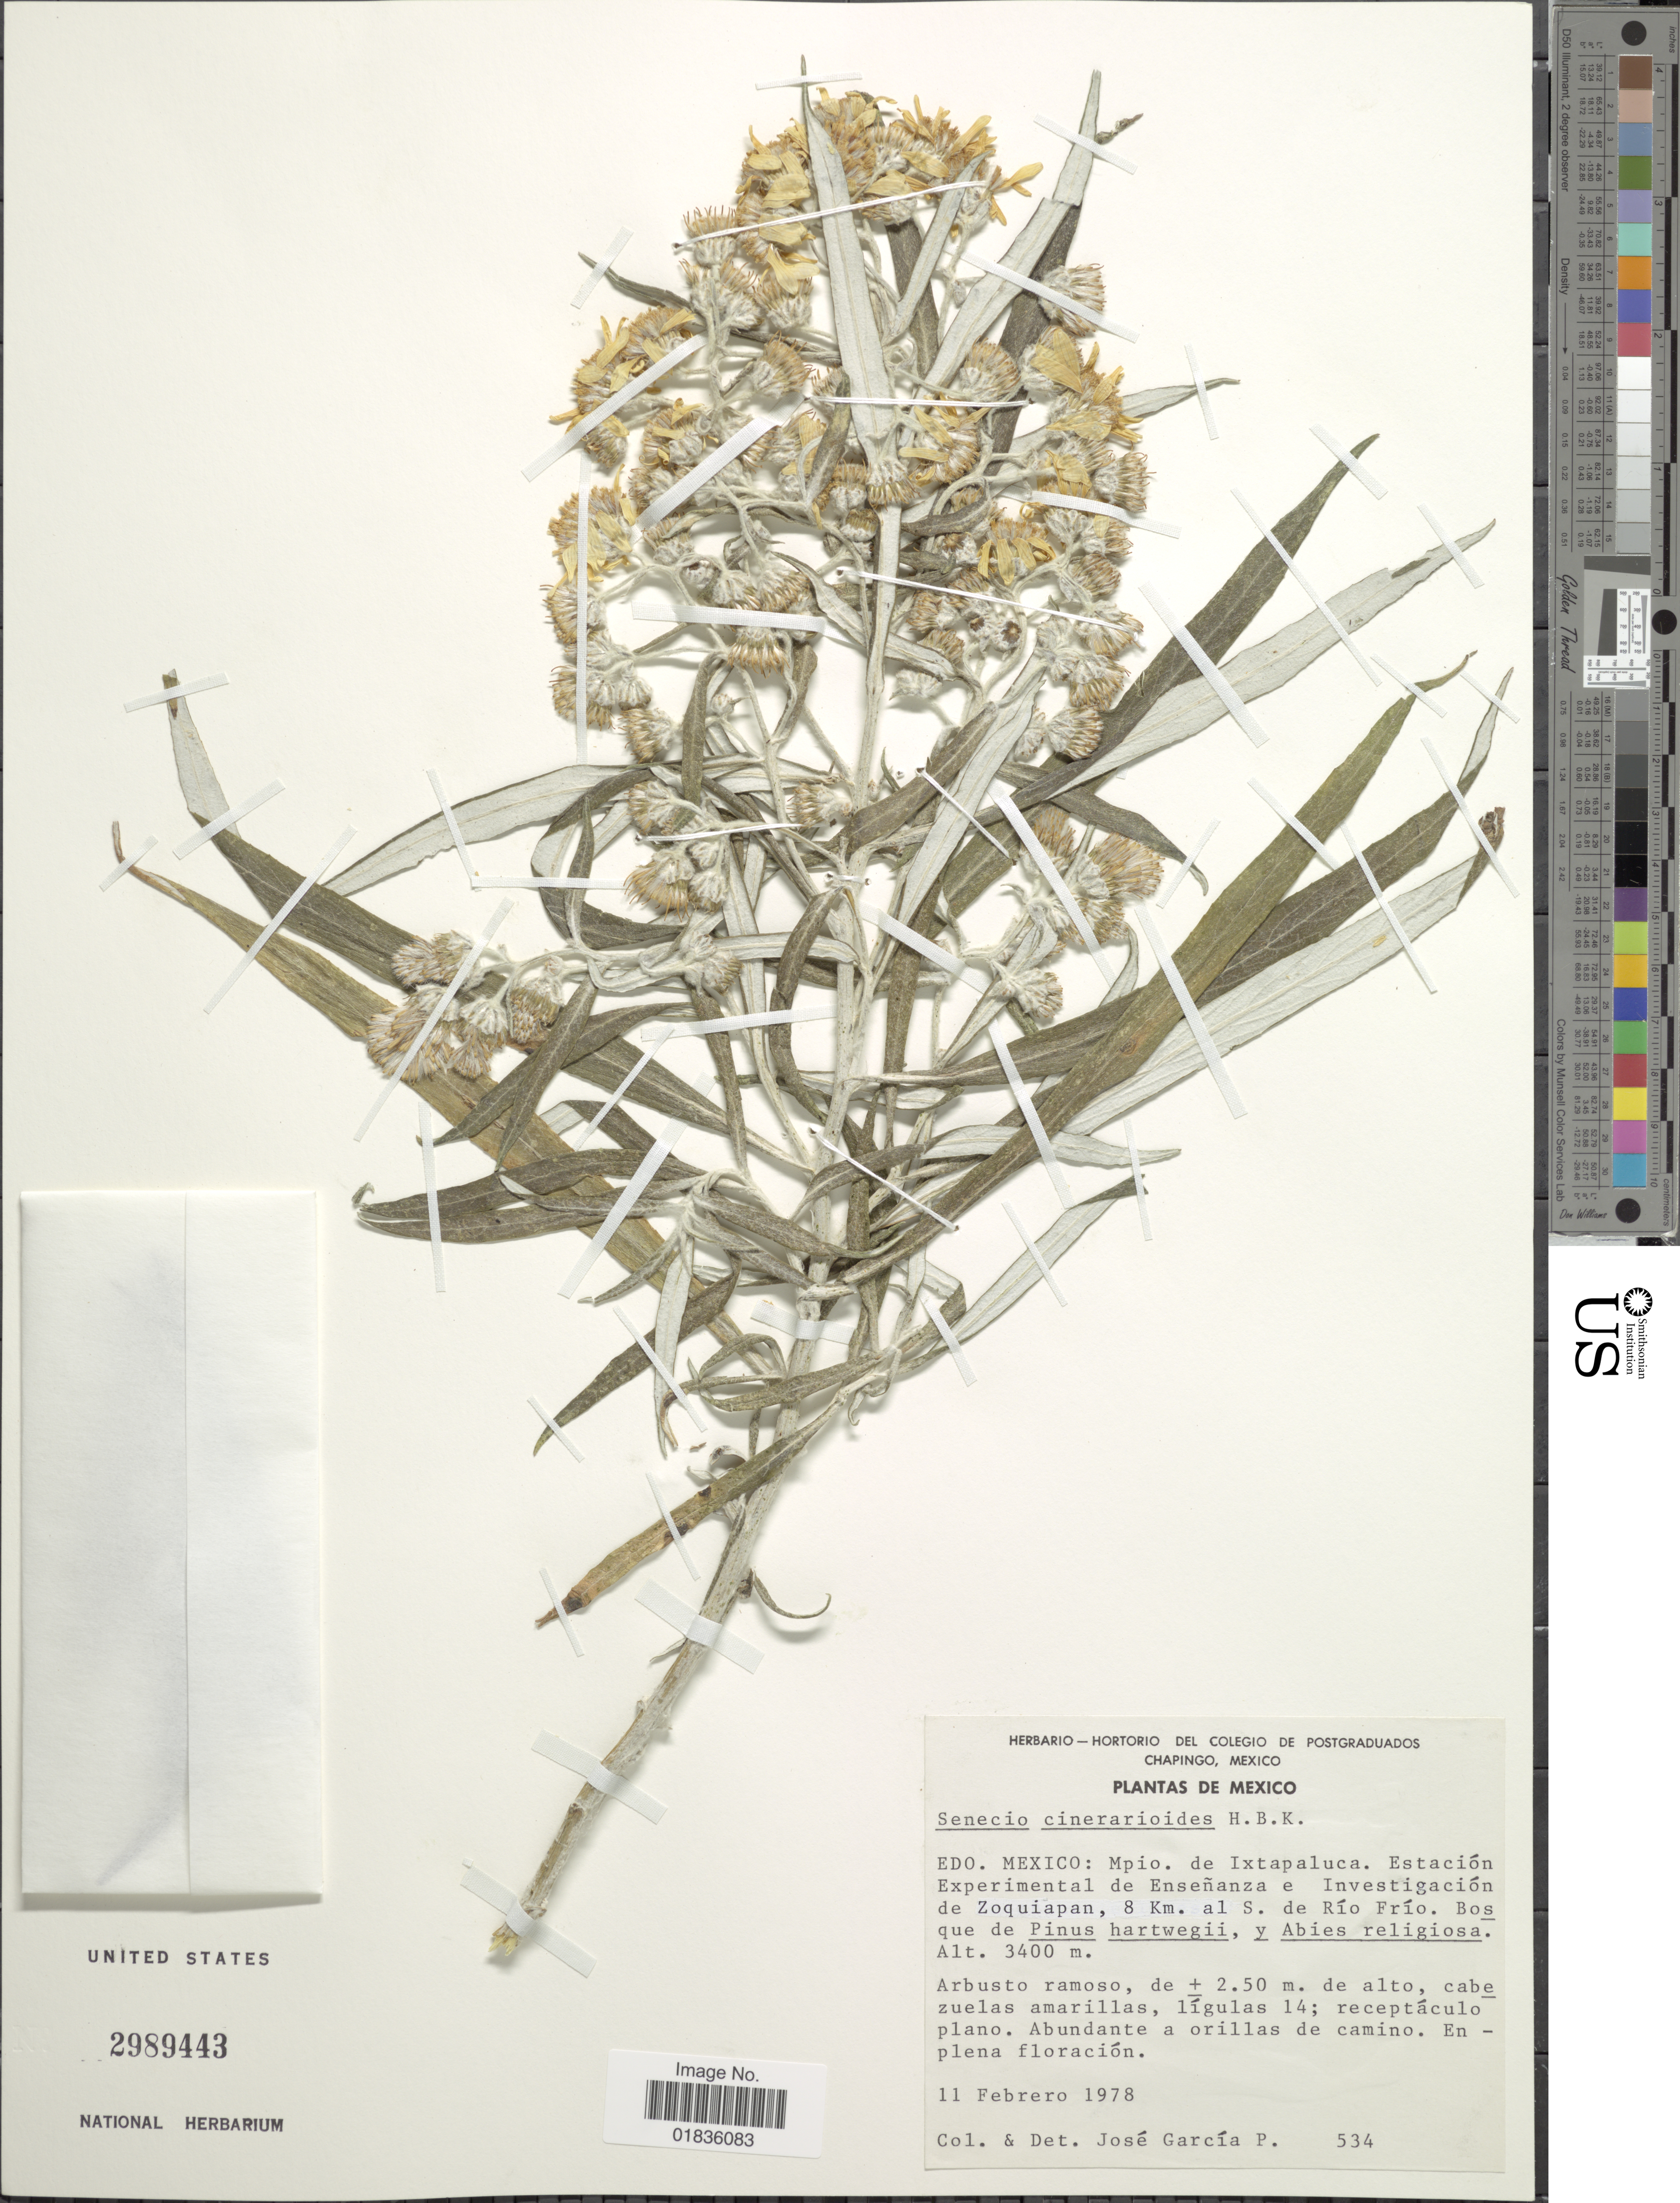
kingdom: Plantae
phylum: Tracheophyta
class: Magnoliopsida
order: Asterales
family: Asteraceae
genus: Senecio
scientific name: Senecio cinerarioides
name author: Kunth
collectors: J. García-P.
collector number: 534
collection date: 1978-02-11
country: Mexico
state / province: México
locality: Mpio. de Ixtapaluca, Estacion Experimental de Ensenanza e Investigacion de Zoquiapan, 8 Km. al S. de Rio Frio.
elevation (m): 3400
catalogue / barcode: US 2989443